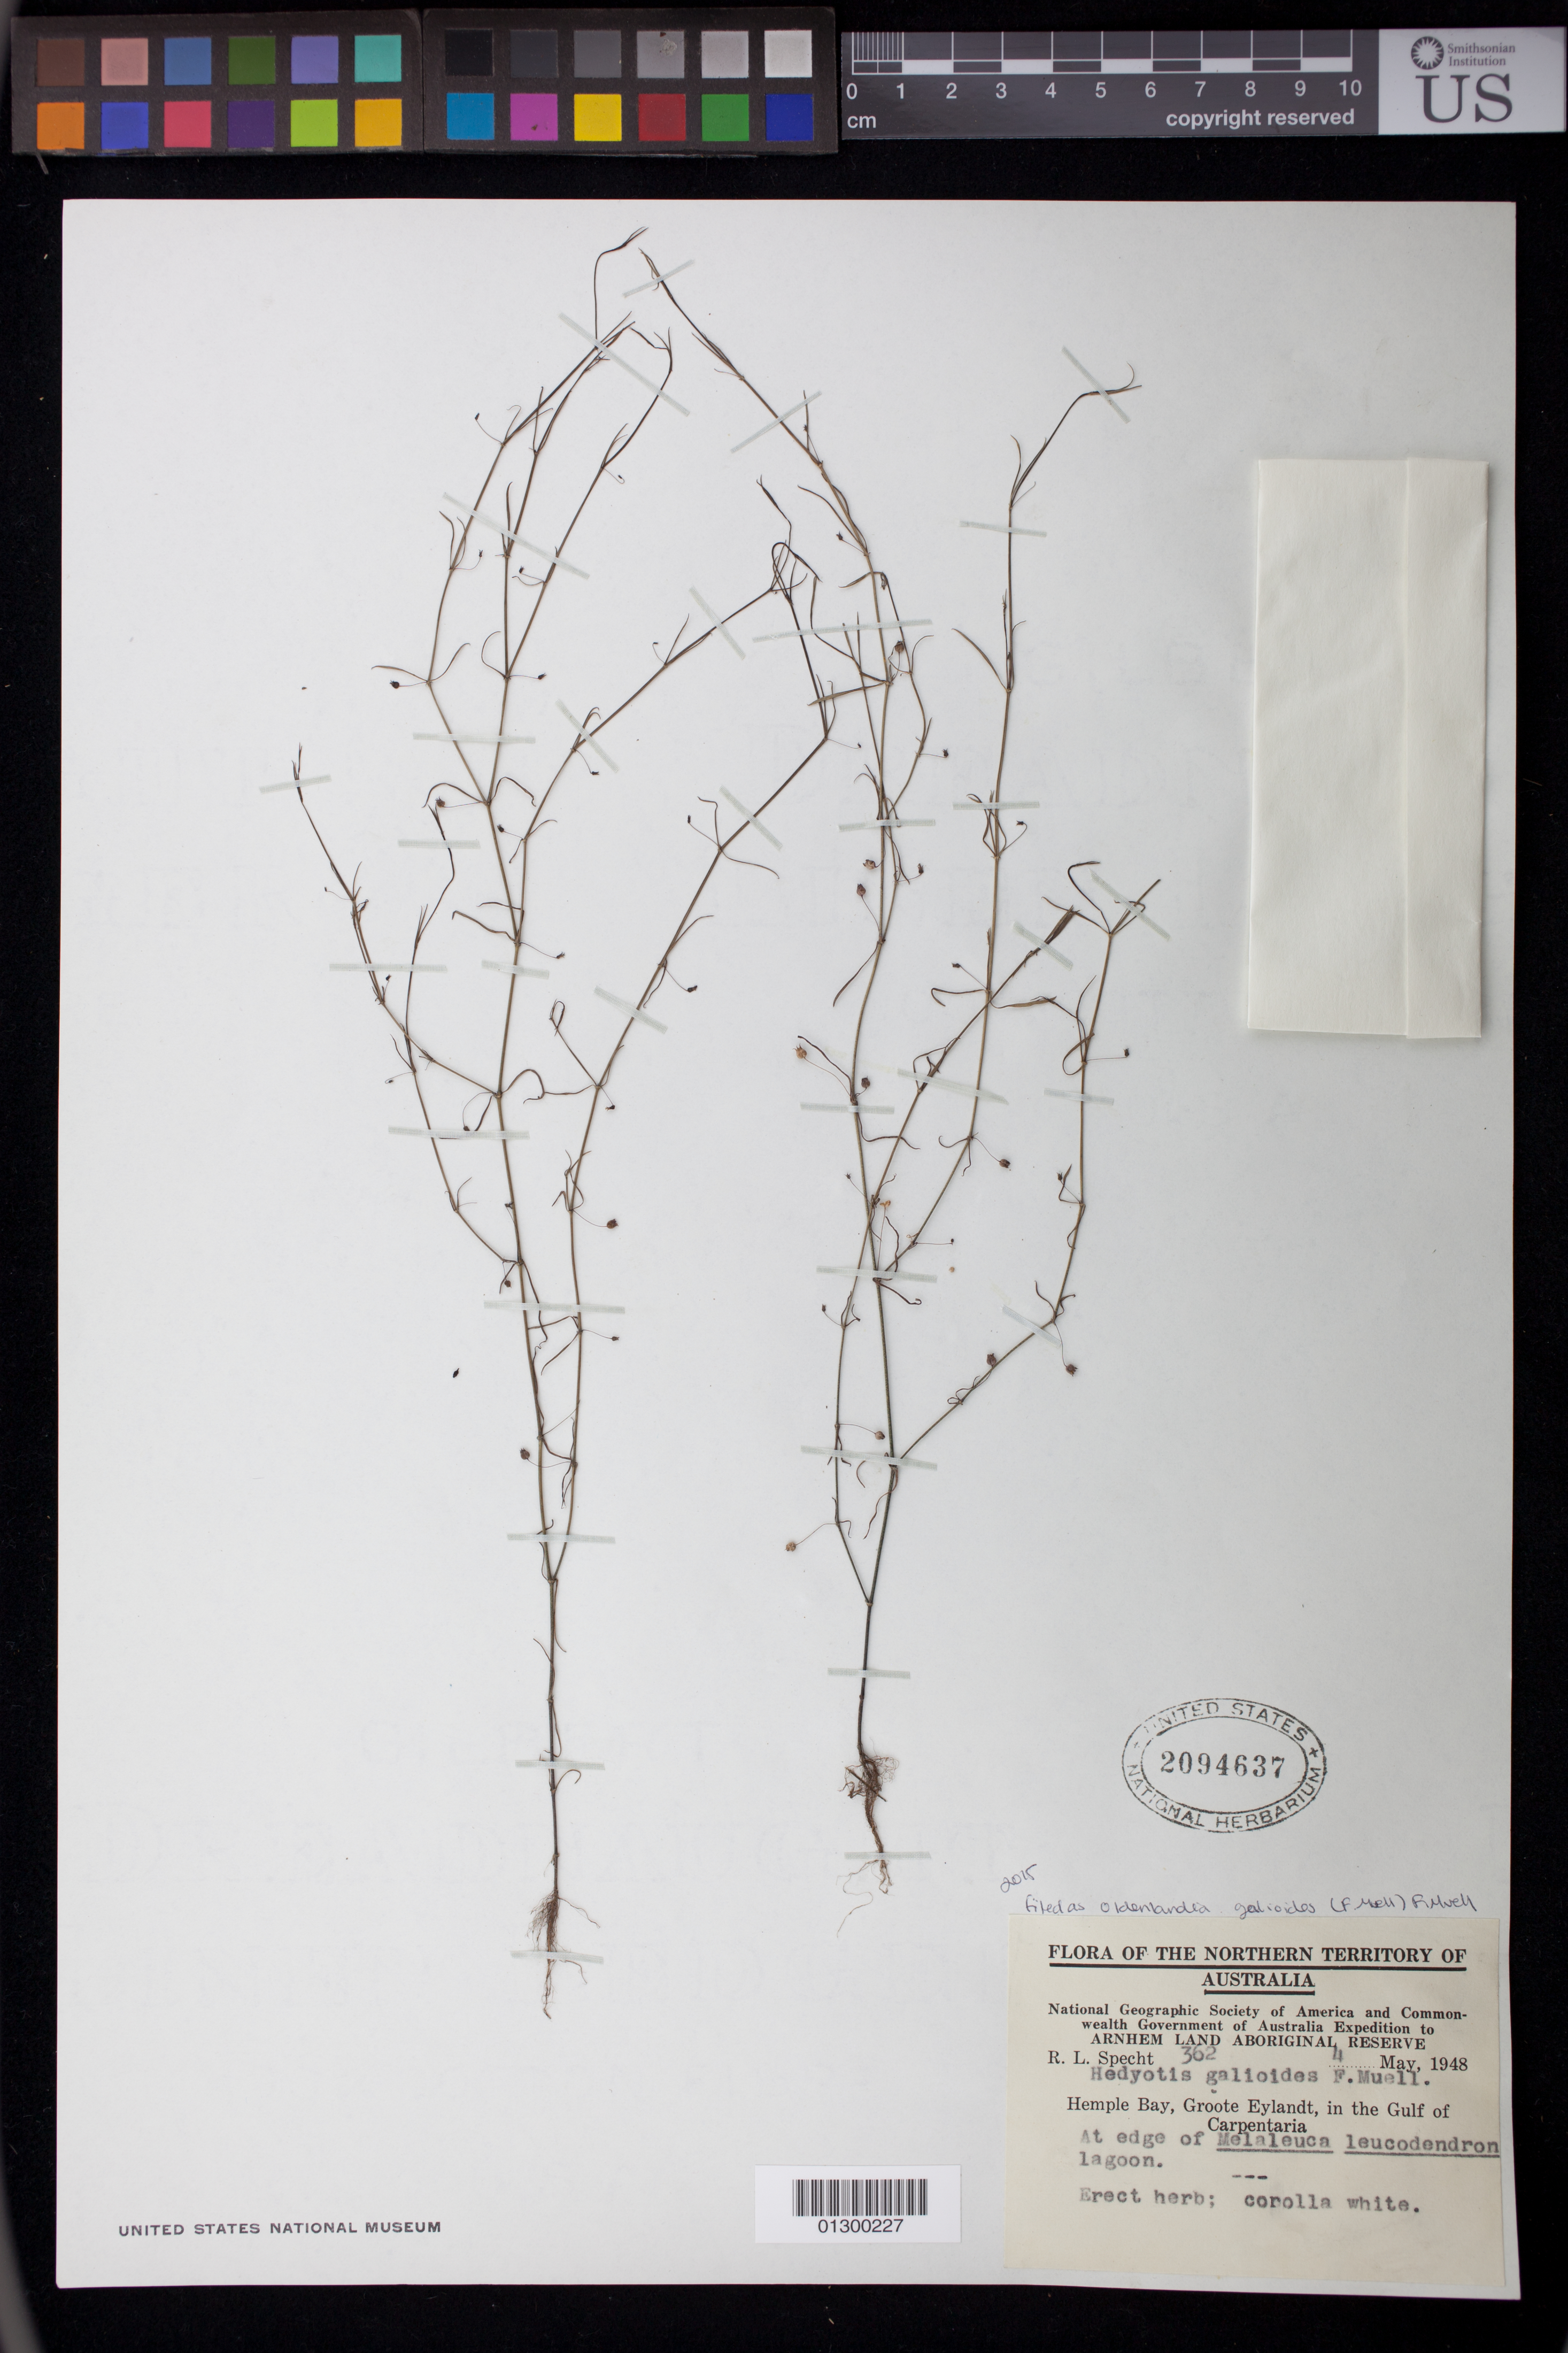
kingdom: Plantae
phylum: Tracheophyta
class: Magnoliopsida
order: Gentianales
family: Rubiaceae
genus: Oldenlandia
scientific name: Oldenlandia galioides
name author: (F. Muell.) F. Muell.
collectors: R. L. Specht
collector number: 362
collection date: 1948-05-04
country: Australia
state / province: Northern Territory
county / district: East Arnhem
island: Groote Eylandt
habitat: At edge of Melaleuca leucodendron lagoon.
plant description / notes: Erect herb; cocolla white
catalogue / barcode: US 2094637